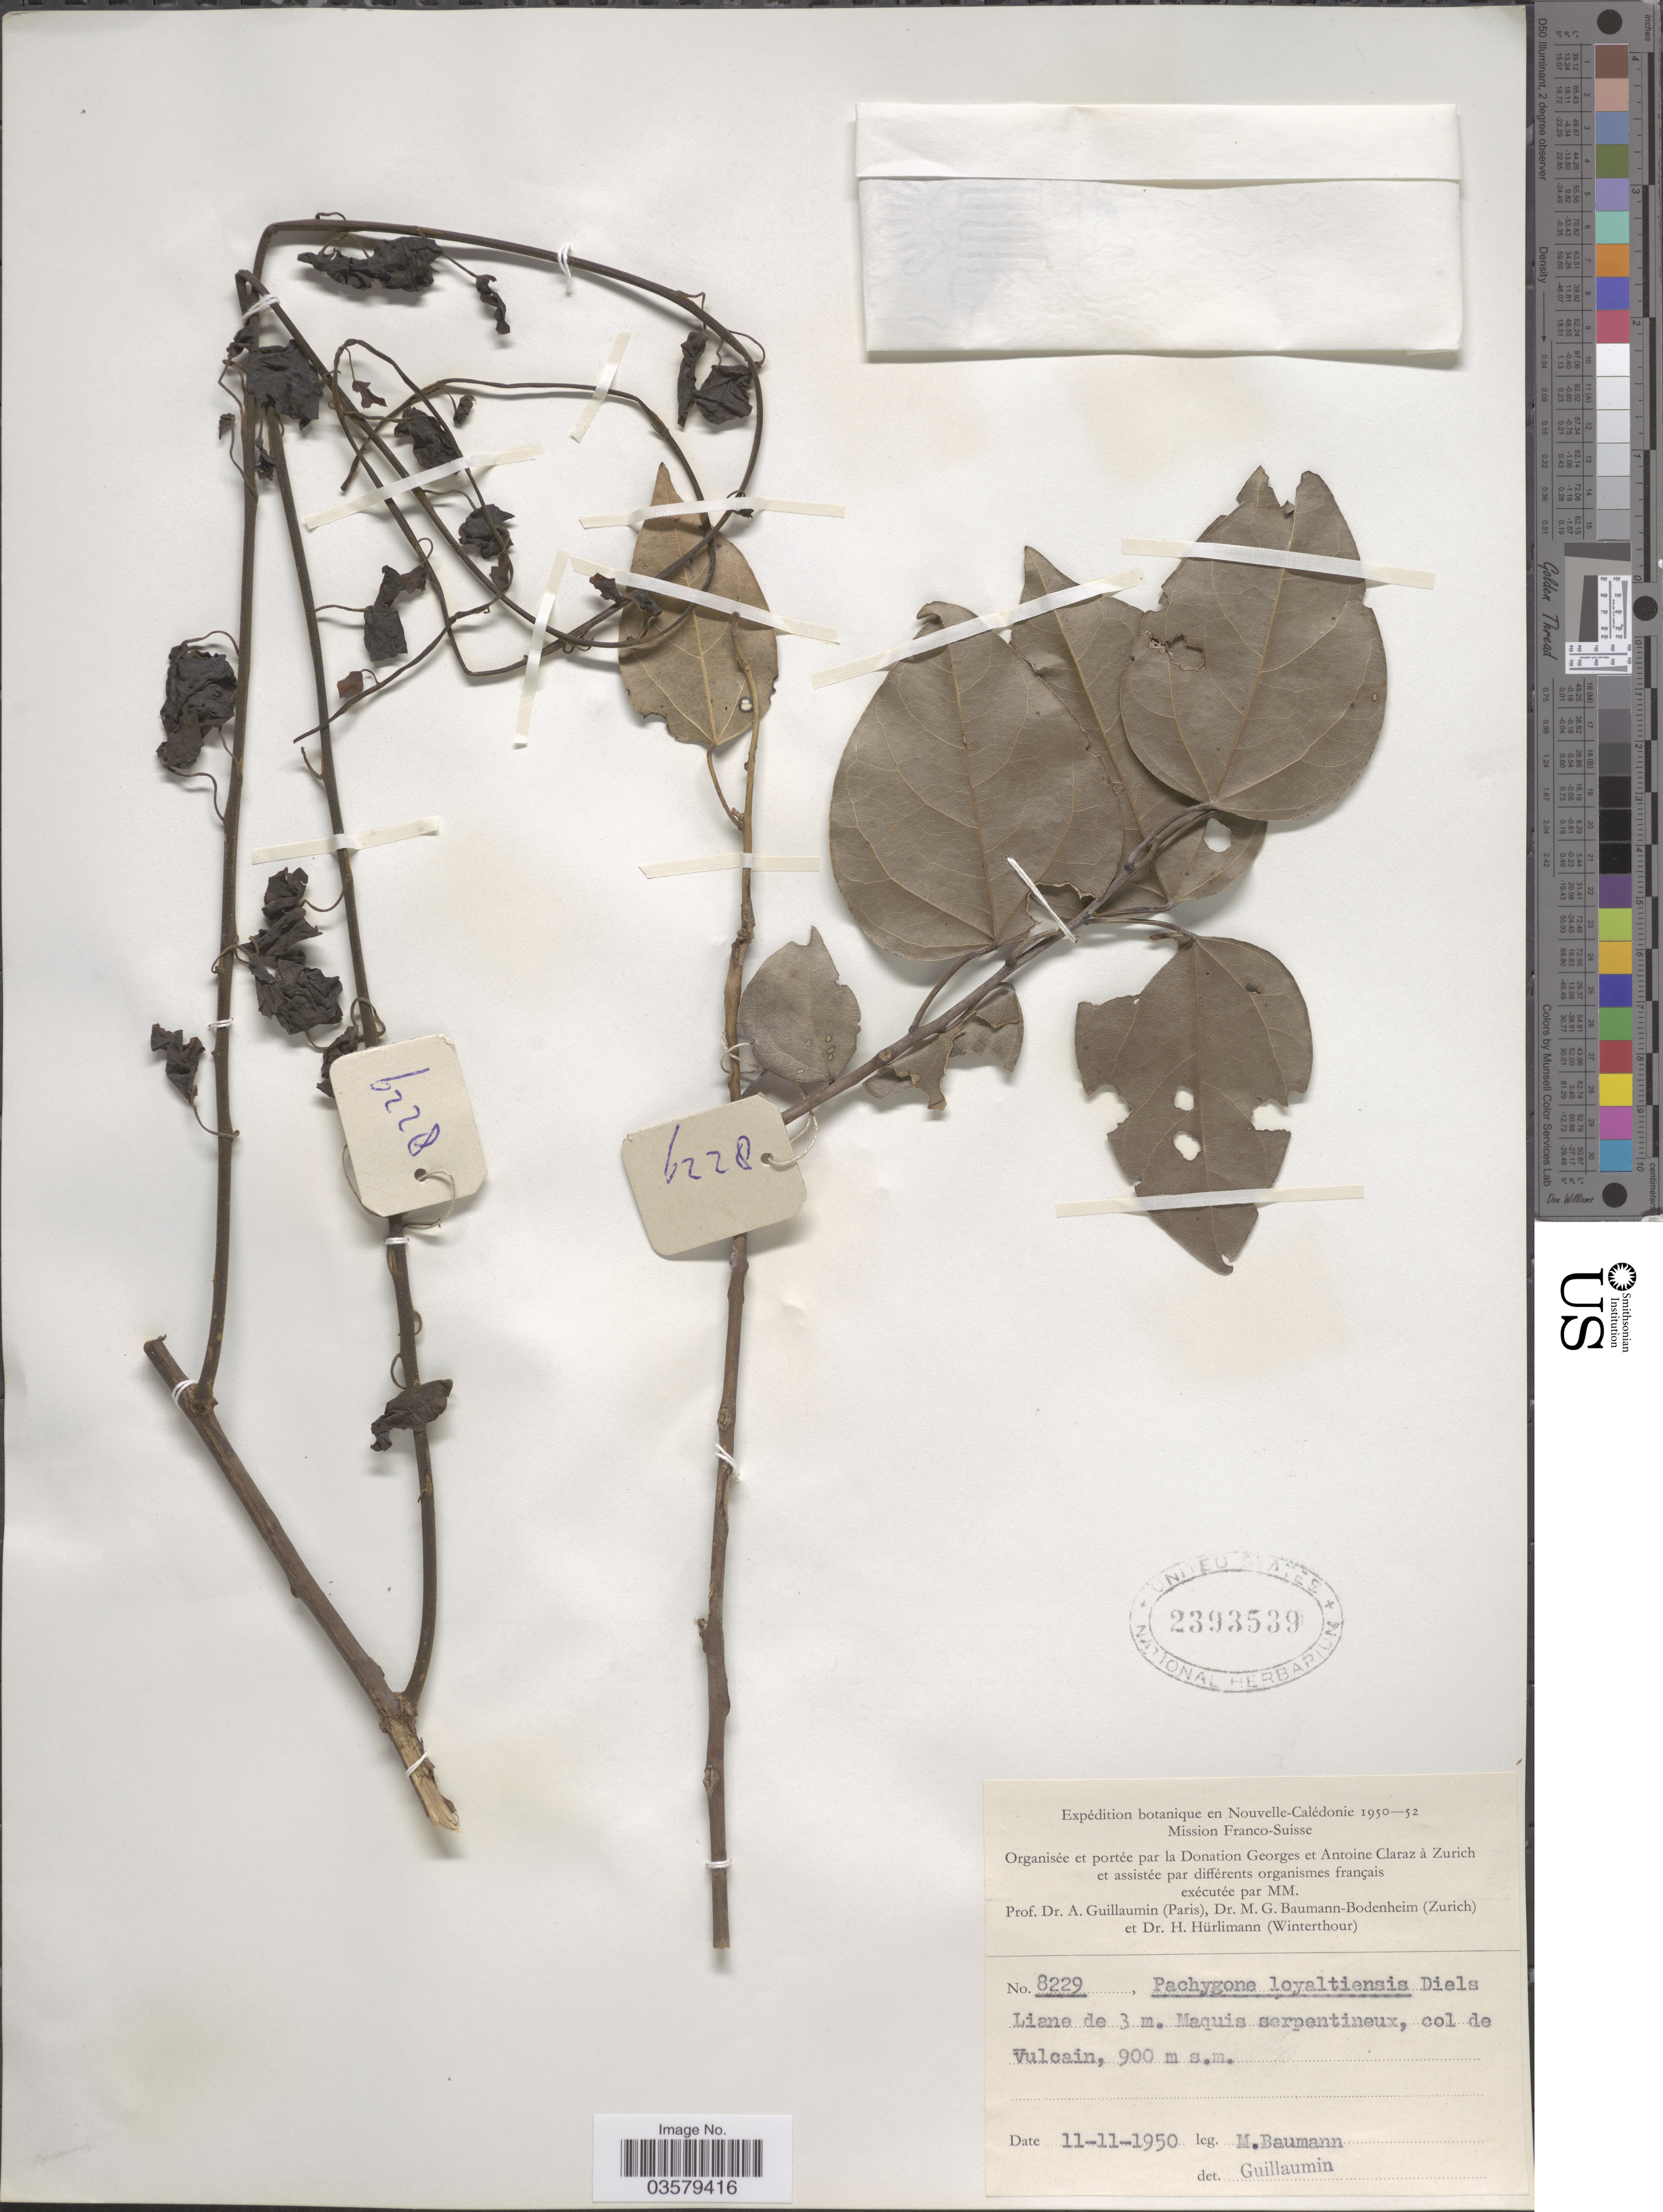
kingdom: Plantae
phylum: Tracheophyta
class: Magnoliopsida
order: Ranunculales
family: Menispermaceae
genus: Pachygone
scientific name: Pachygone loyaltiensis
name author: Diels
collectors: M. G. Baumann-Bodenheim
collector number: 8229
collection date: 1950-11-11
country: New Caledonia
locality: Col de Vulcain.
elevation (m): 900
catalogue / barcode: US 2393539